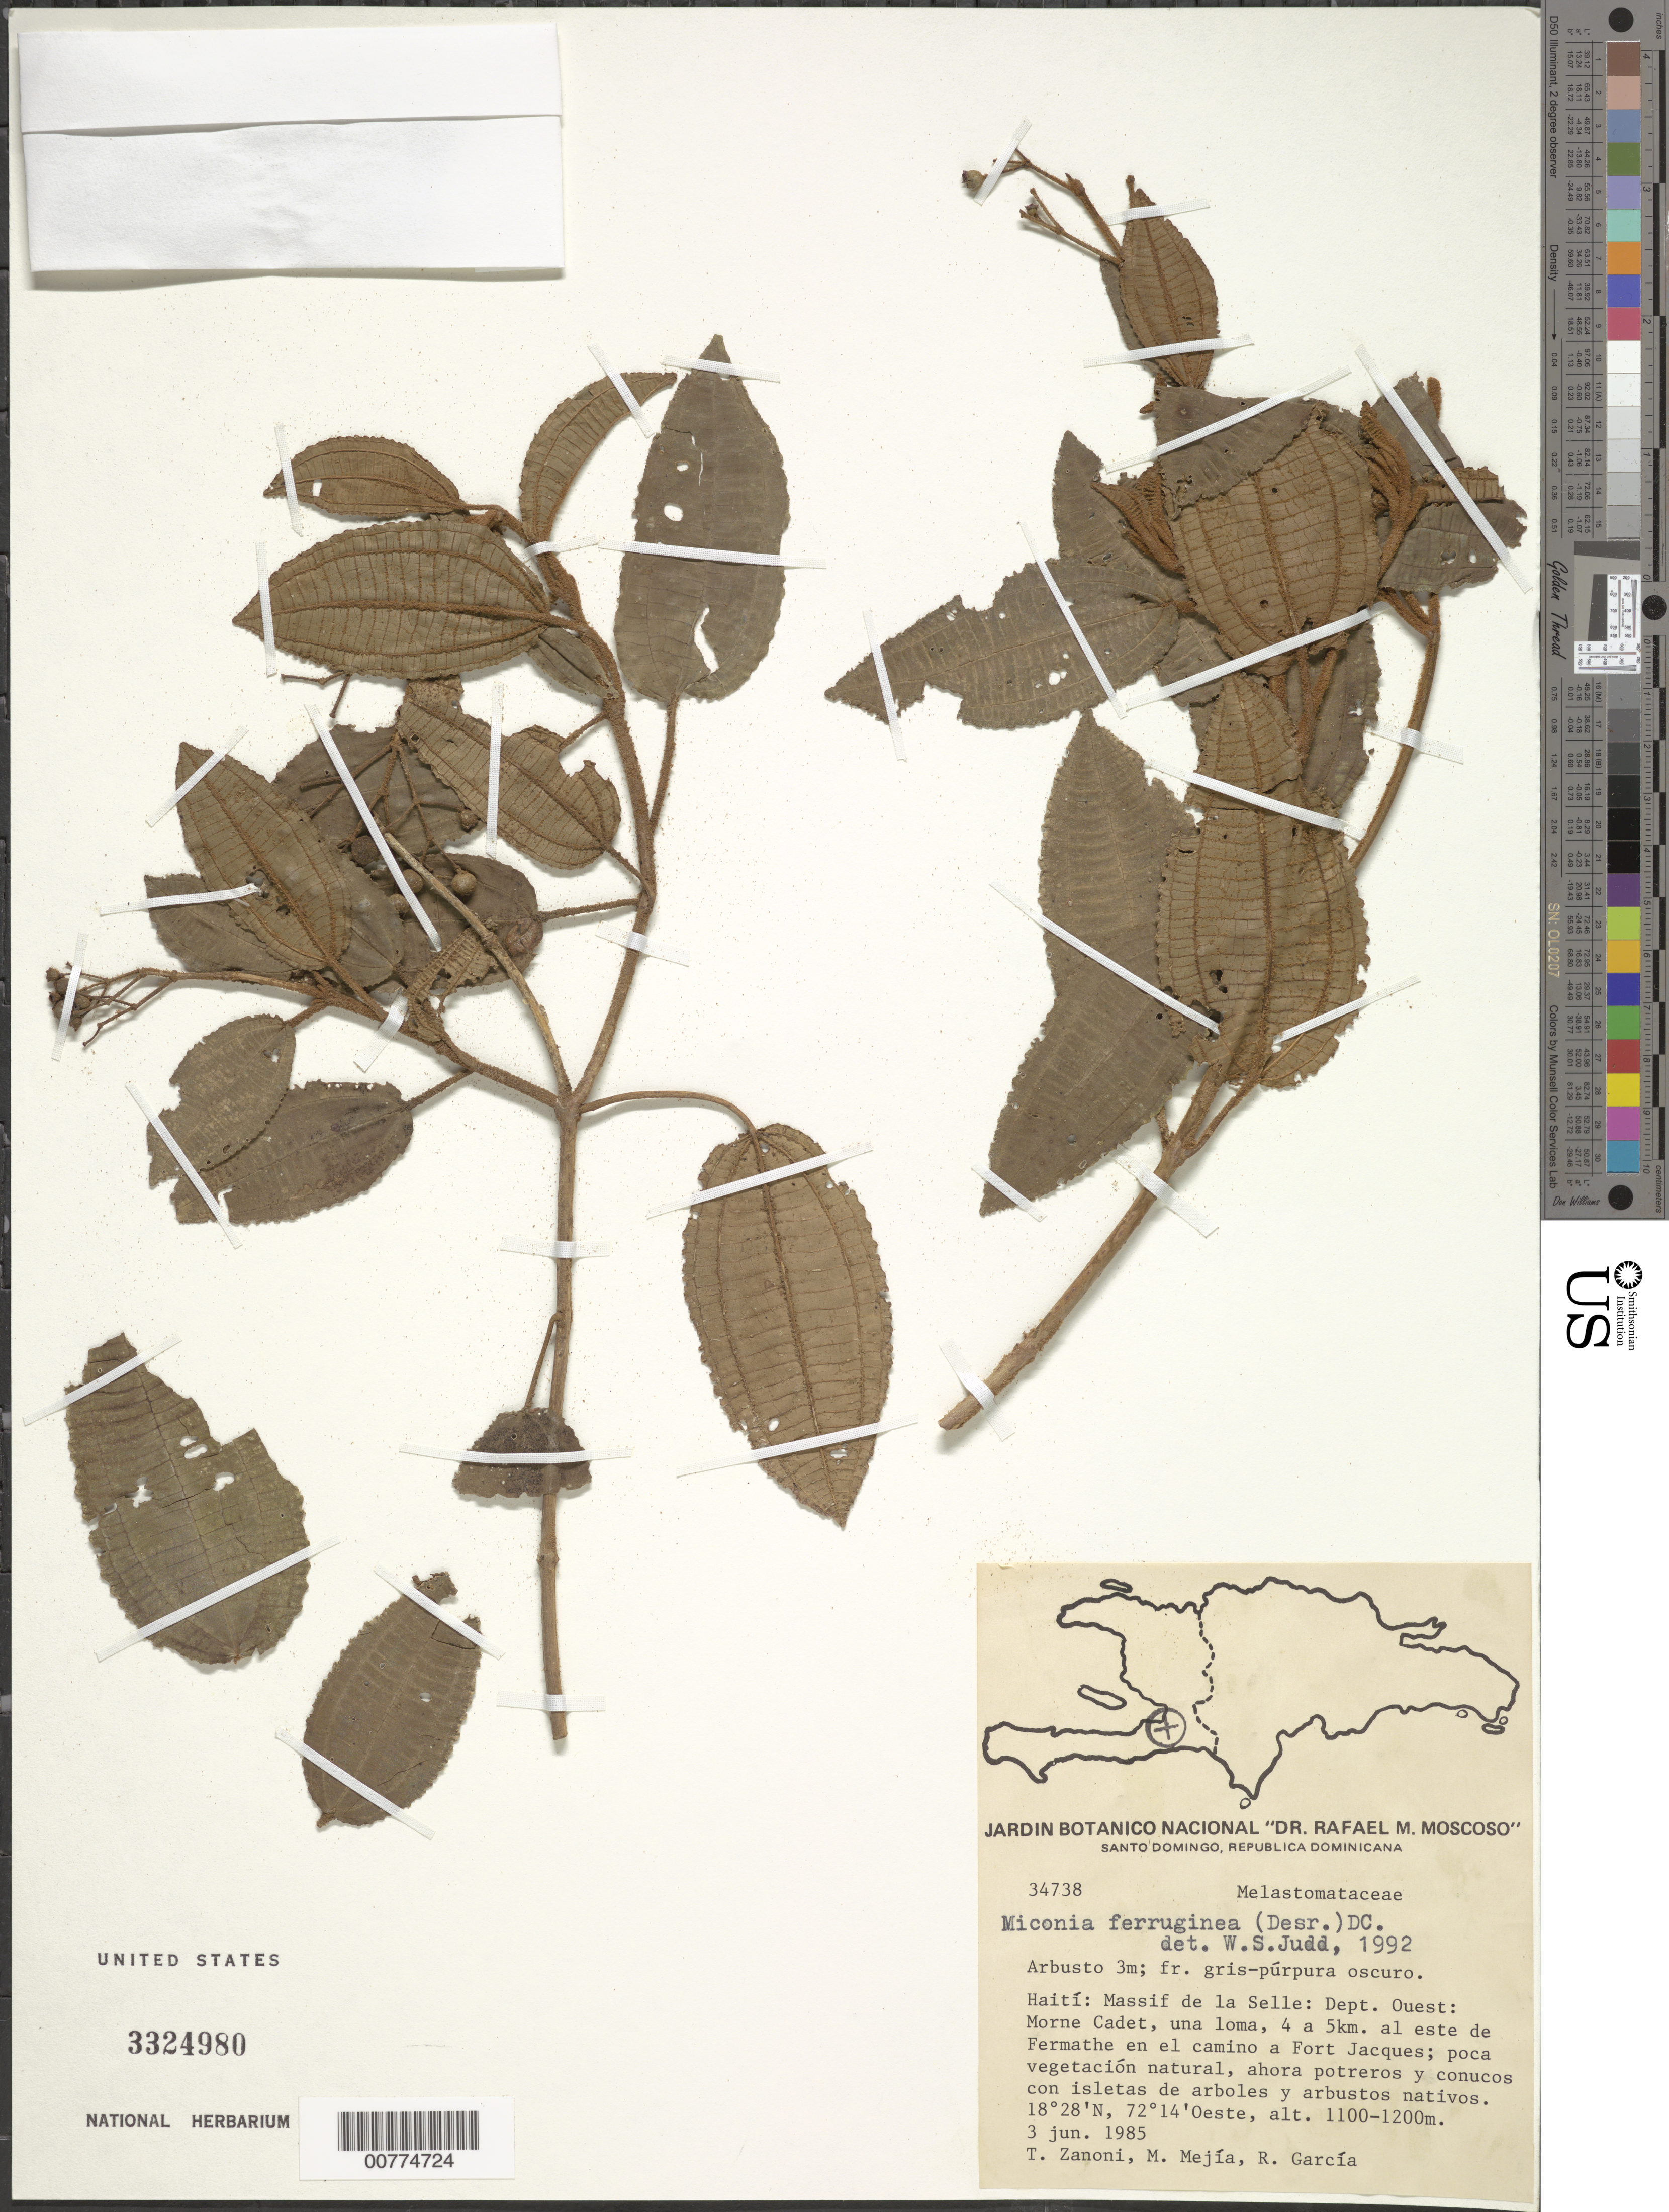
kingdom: Plantae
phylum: Tracheophyta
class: Magnoliopsida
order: Myrtales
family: Melastomataceae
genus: Miconia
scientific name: Miconia ferruginea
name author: (Desr.) DC.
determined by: Judd, Walter S.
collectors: T. A. Zanoni, M. Mejia & R. G. García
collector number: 34738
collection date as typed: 03 Jun 1985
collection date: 1985-06-03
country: Haiti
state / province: Ouest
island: Hispaniola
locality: Massif de la Selle, Morne Cadet, a hill, 4 to 5 km W of Fermathe in the road to Fort Jacques.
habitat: Few natural vegetation, now stables and cultivated lands, with patch of native trees and shrubs.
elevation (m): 1100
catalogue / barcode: US 3324980